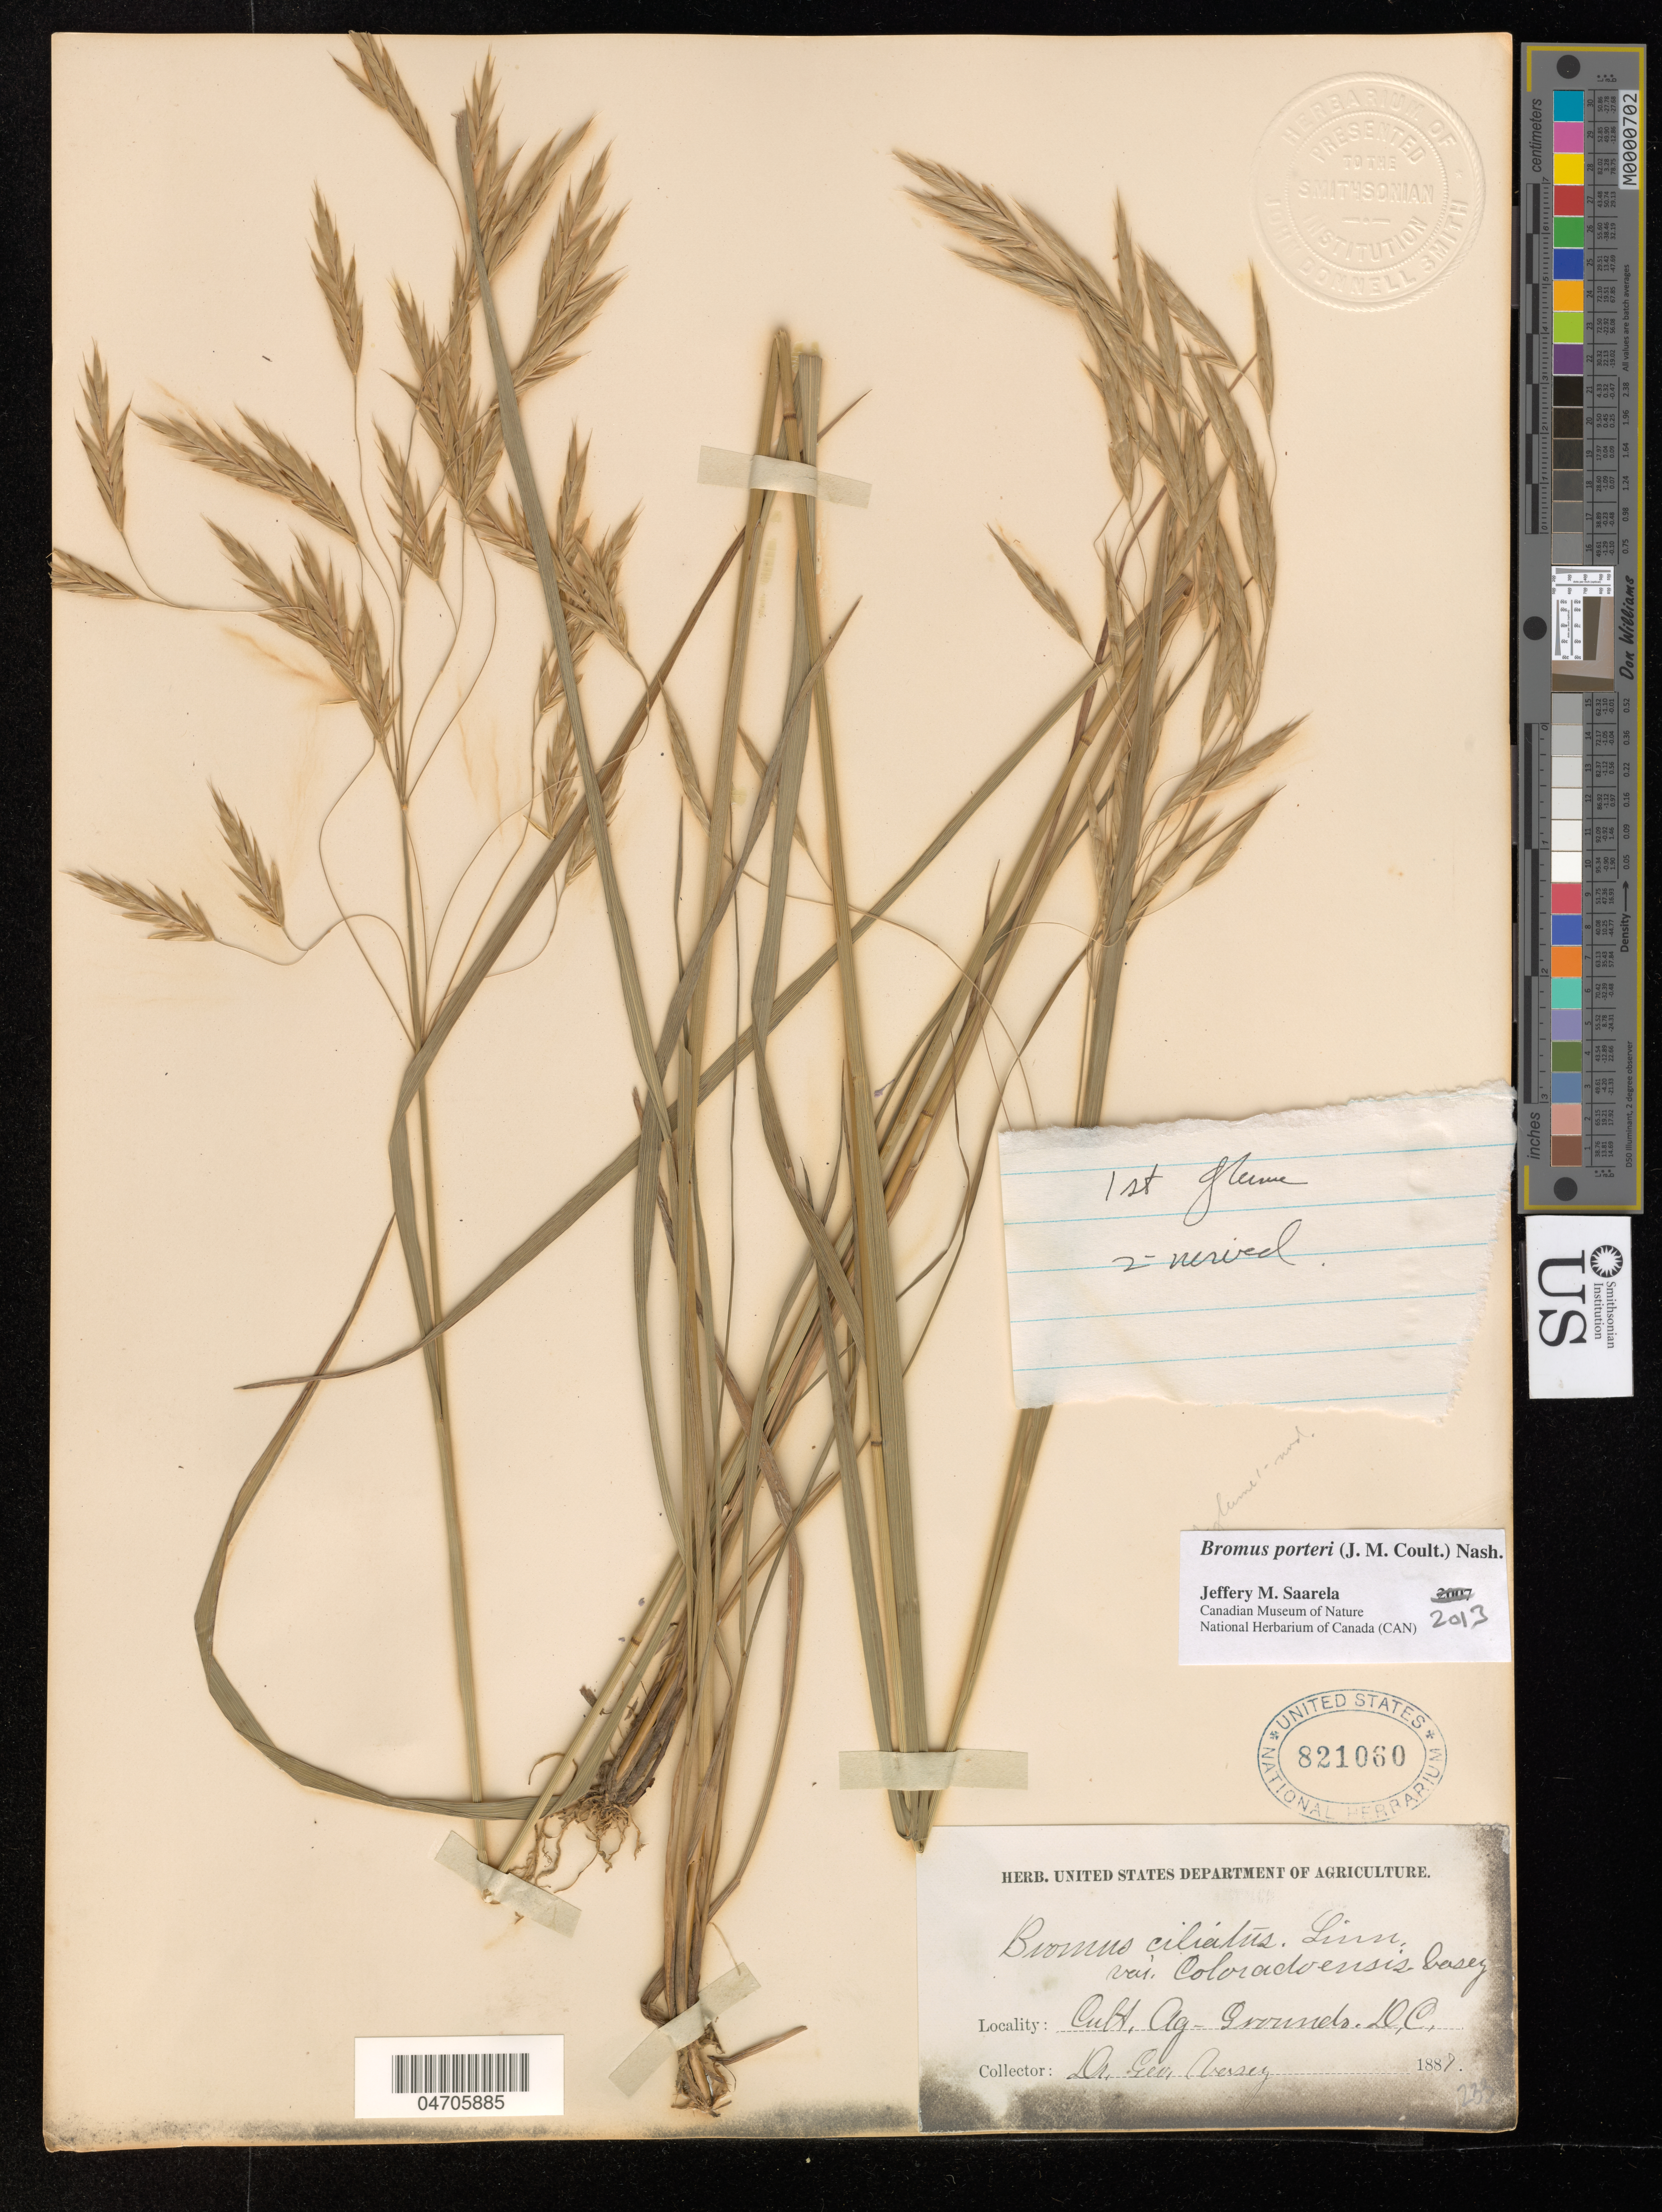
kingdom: Plantae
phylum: Tracheophyta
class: Liliopsida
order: Poales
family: Poaceae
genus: Bromus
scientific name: Bromus porteri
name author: (J.M. Coult.) Nash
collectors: G. Vasey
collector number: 233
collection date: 1887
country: United States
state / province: District of Columbia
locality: Ag - Grounds. D.C.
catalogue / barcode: US 821060